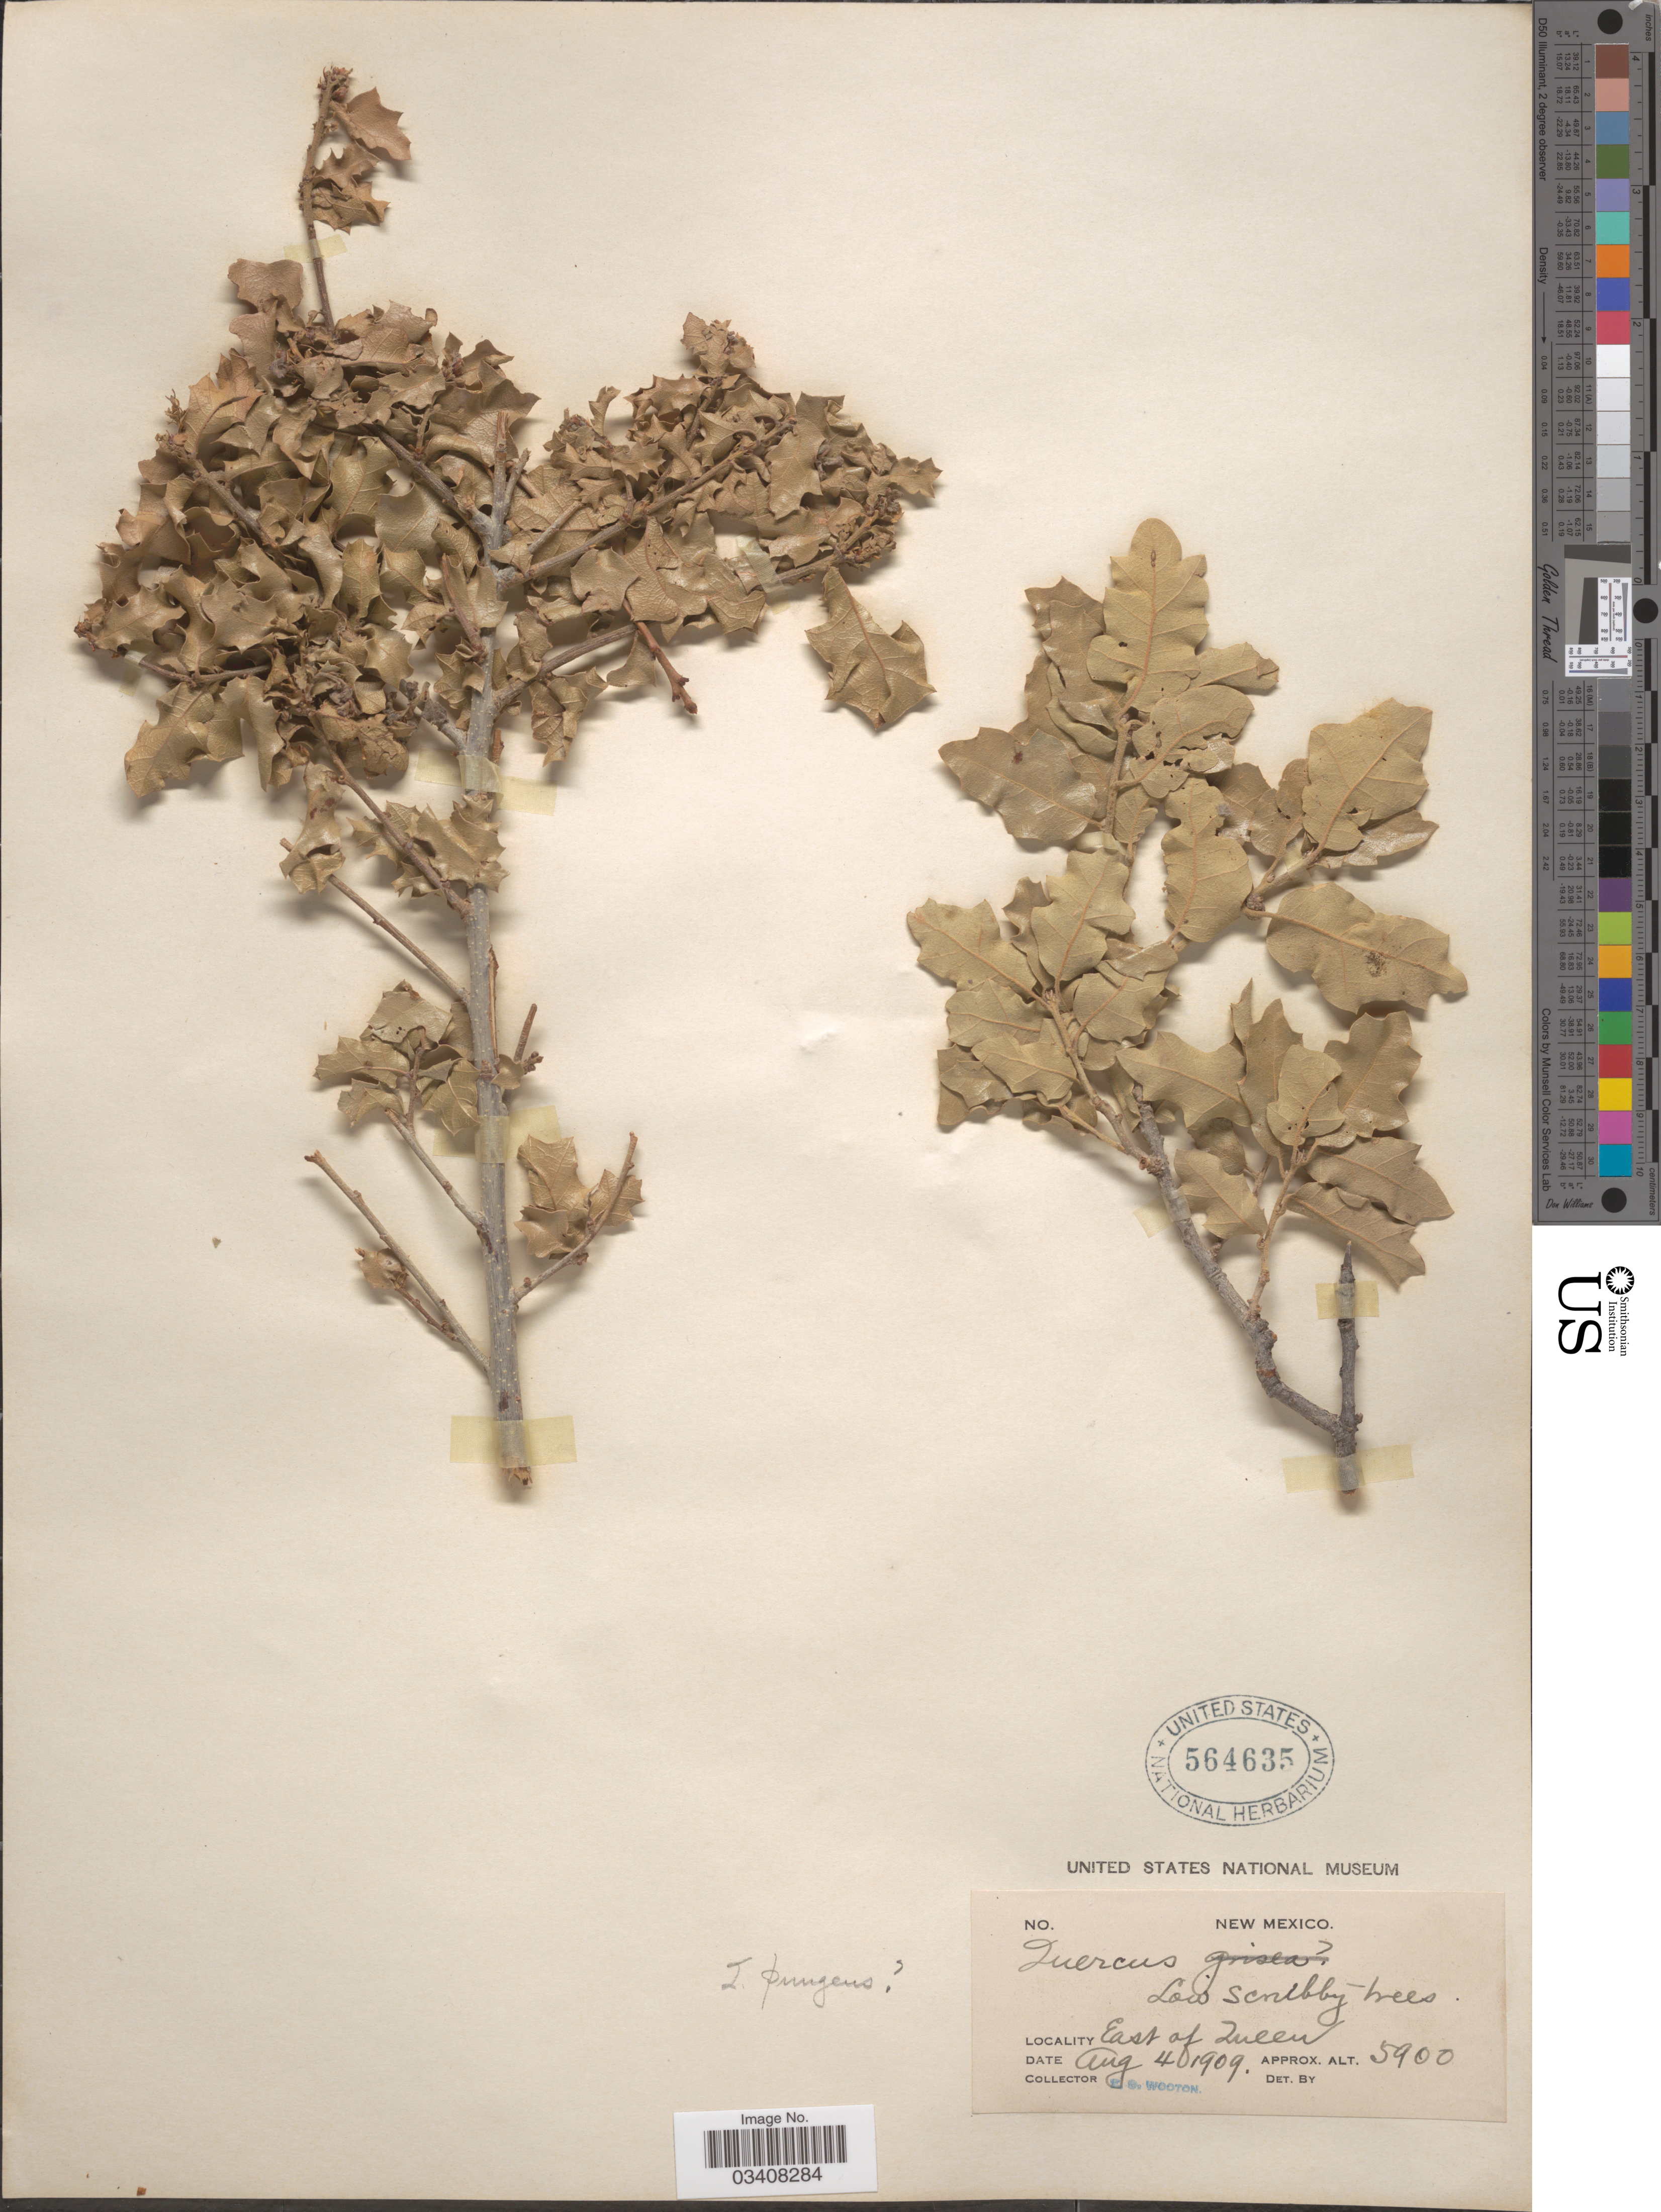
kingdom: Plantae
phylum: Tracheophyta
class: Magnoliopsida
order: Fagales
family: Fagaceae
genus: Quercus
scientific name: Quercus pungens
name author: Liebm.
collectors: E. O. Wooton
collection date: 1909-08-04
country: United States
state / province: New Mexico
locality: East of Queen.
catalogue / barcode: US 564635